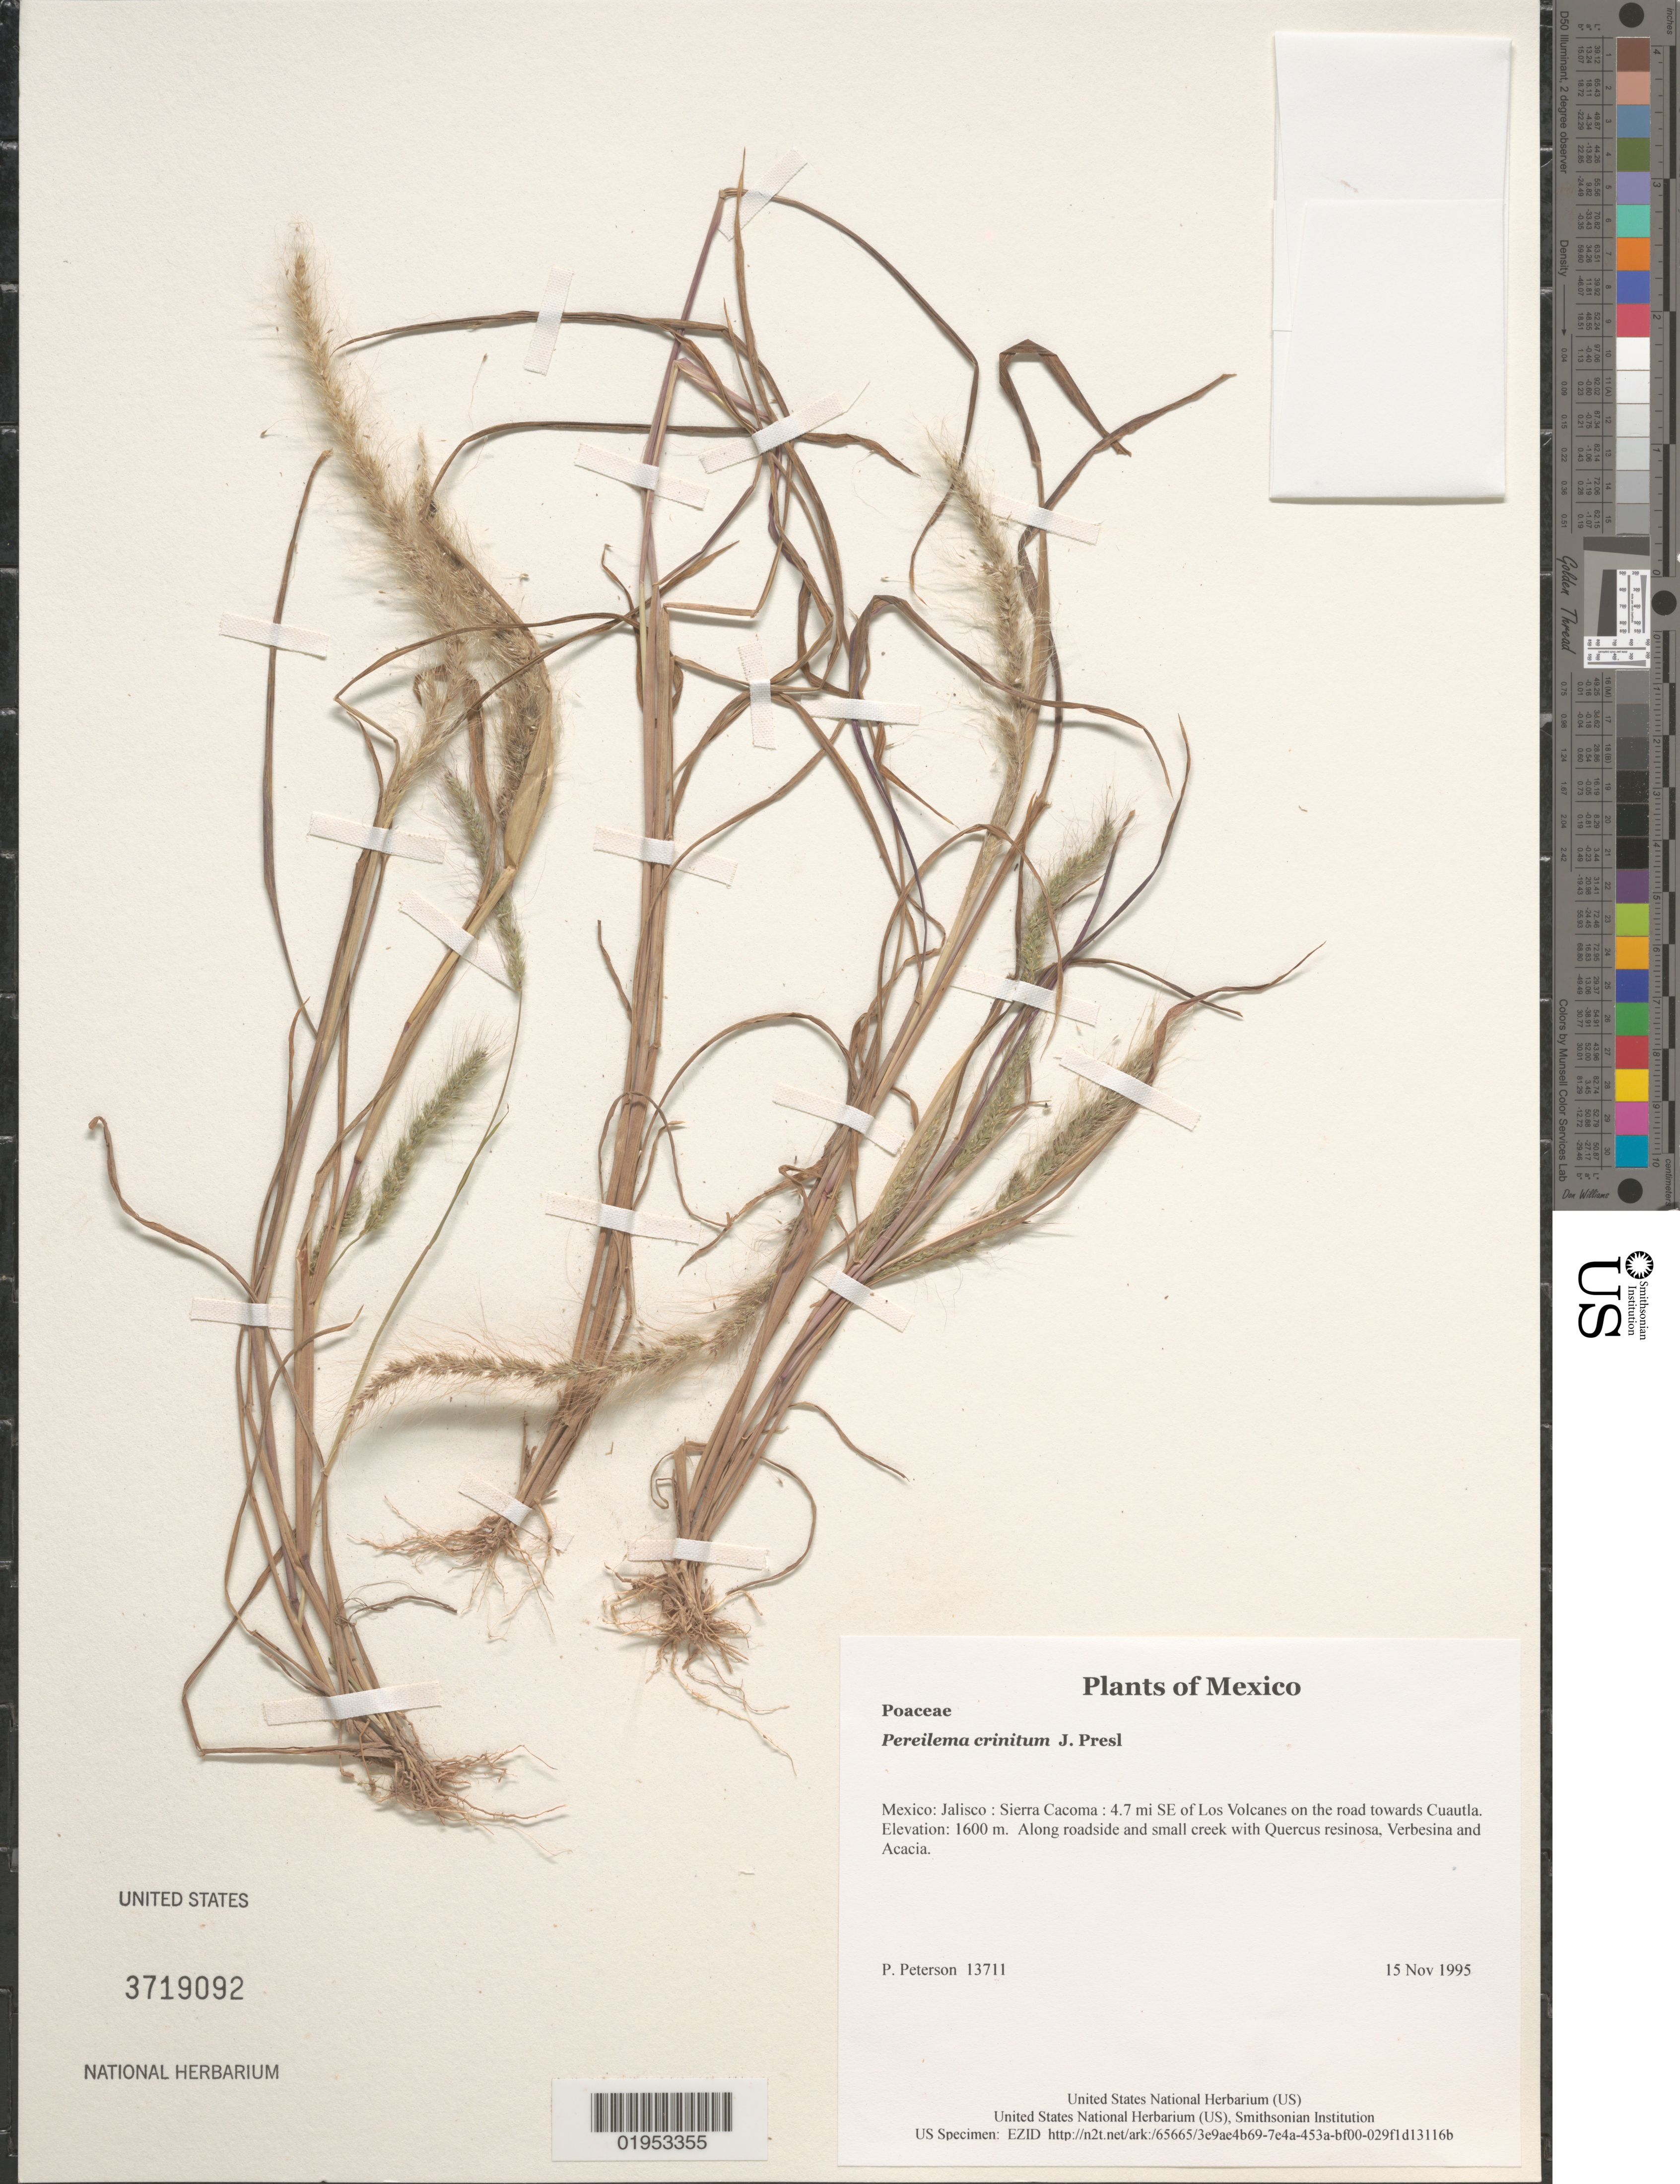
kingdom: Plantae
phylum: Tracheophyta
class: Liliopsida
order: Poales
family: Poaceae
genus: Pereilema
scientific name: Pereilema crinitum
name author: J. Presl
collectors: P. M. Peterson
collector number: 13711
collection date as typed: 15 Nov 1995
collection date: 1995-11-15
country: Mexico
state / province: Jalisco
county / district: Sierra Cacoma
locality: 4.7 mi SE of Los Volcanes on the road towards Cuautla.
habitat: Along roadside and small creek with Quercus resinosa, Verbesina and Acacia.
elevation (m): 1600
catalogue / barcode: US 3719092